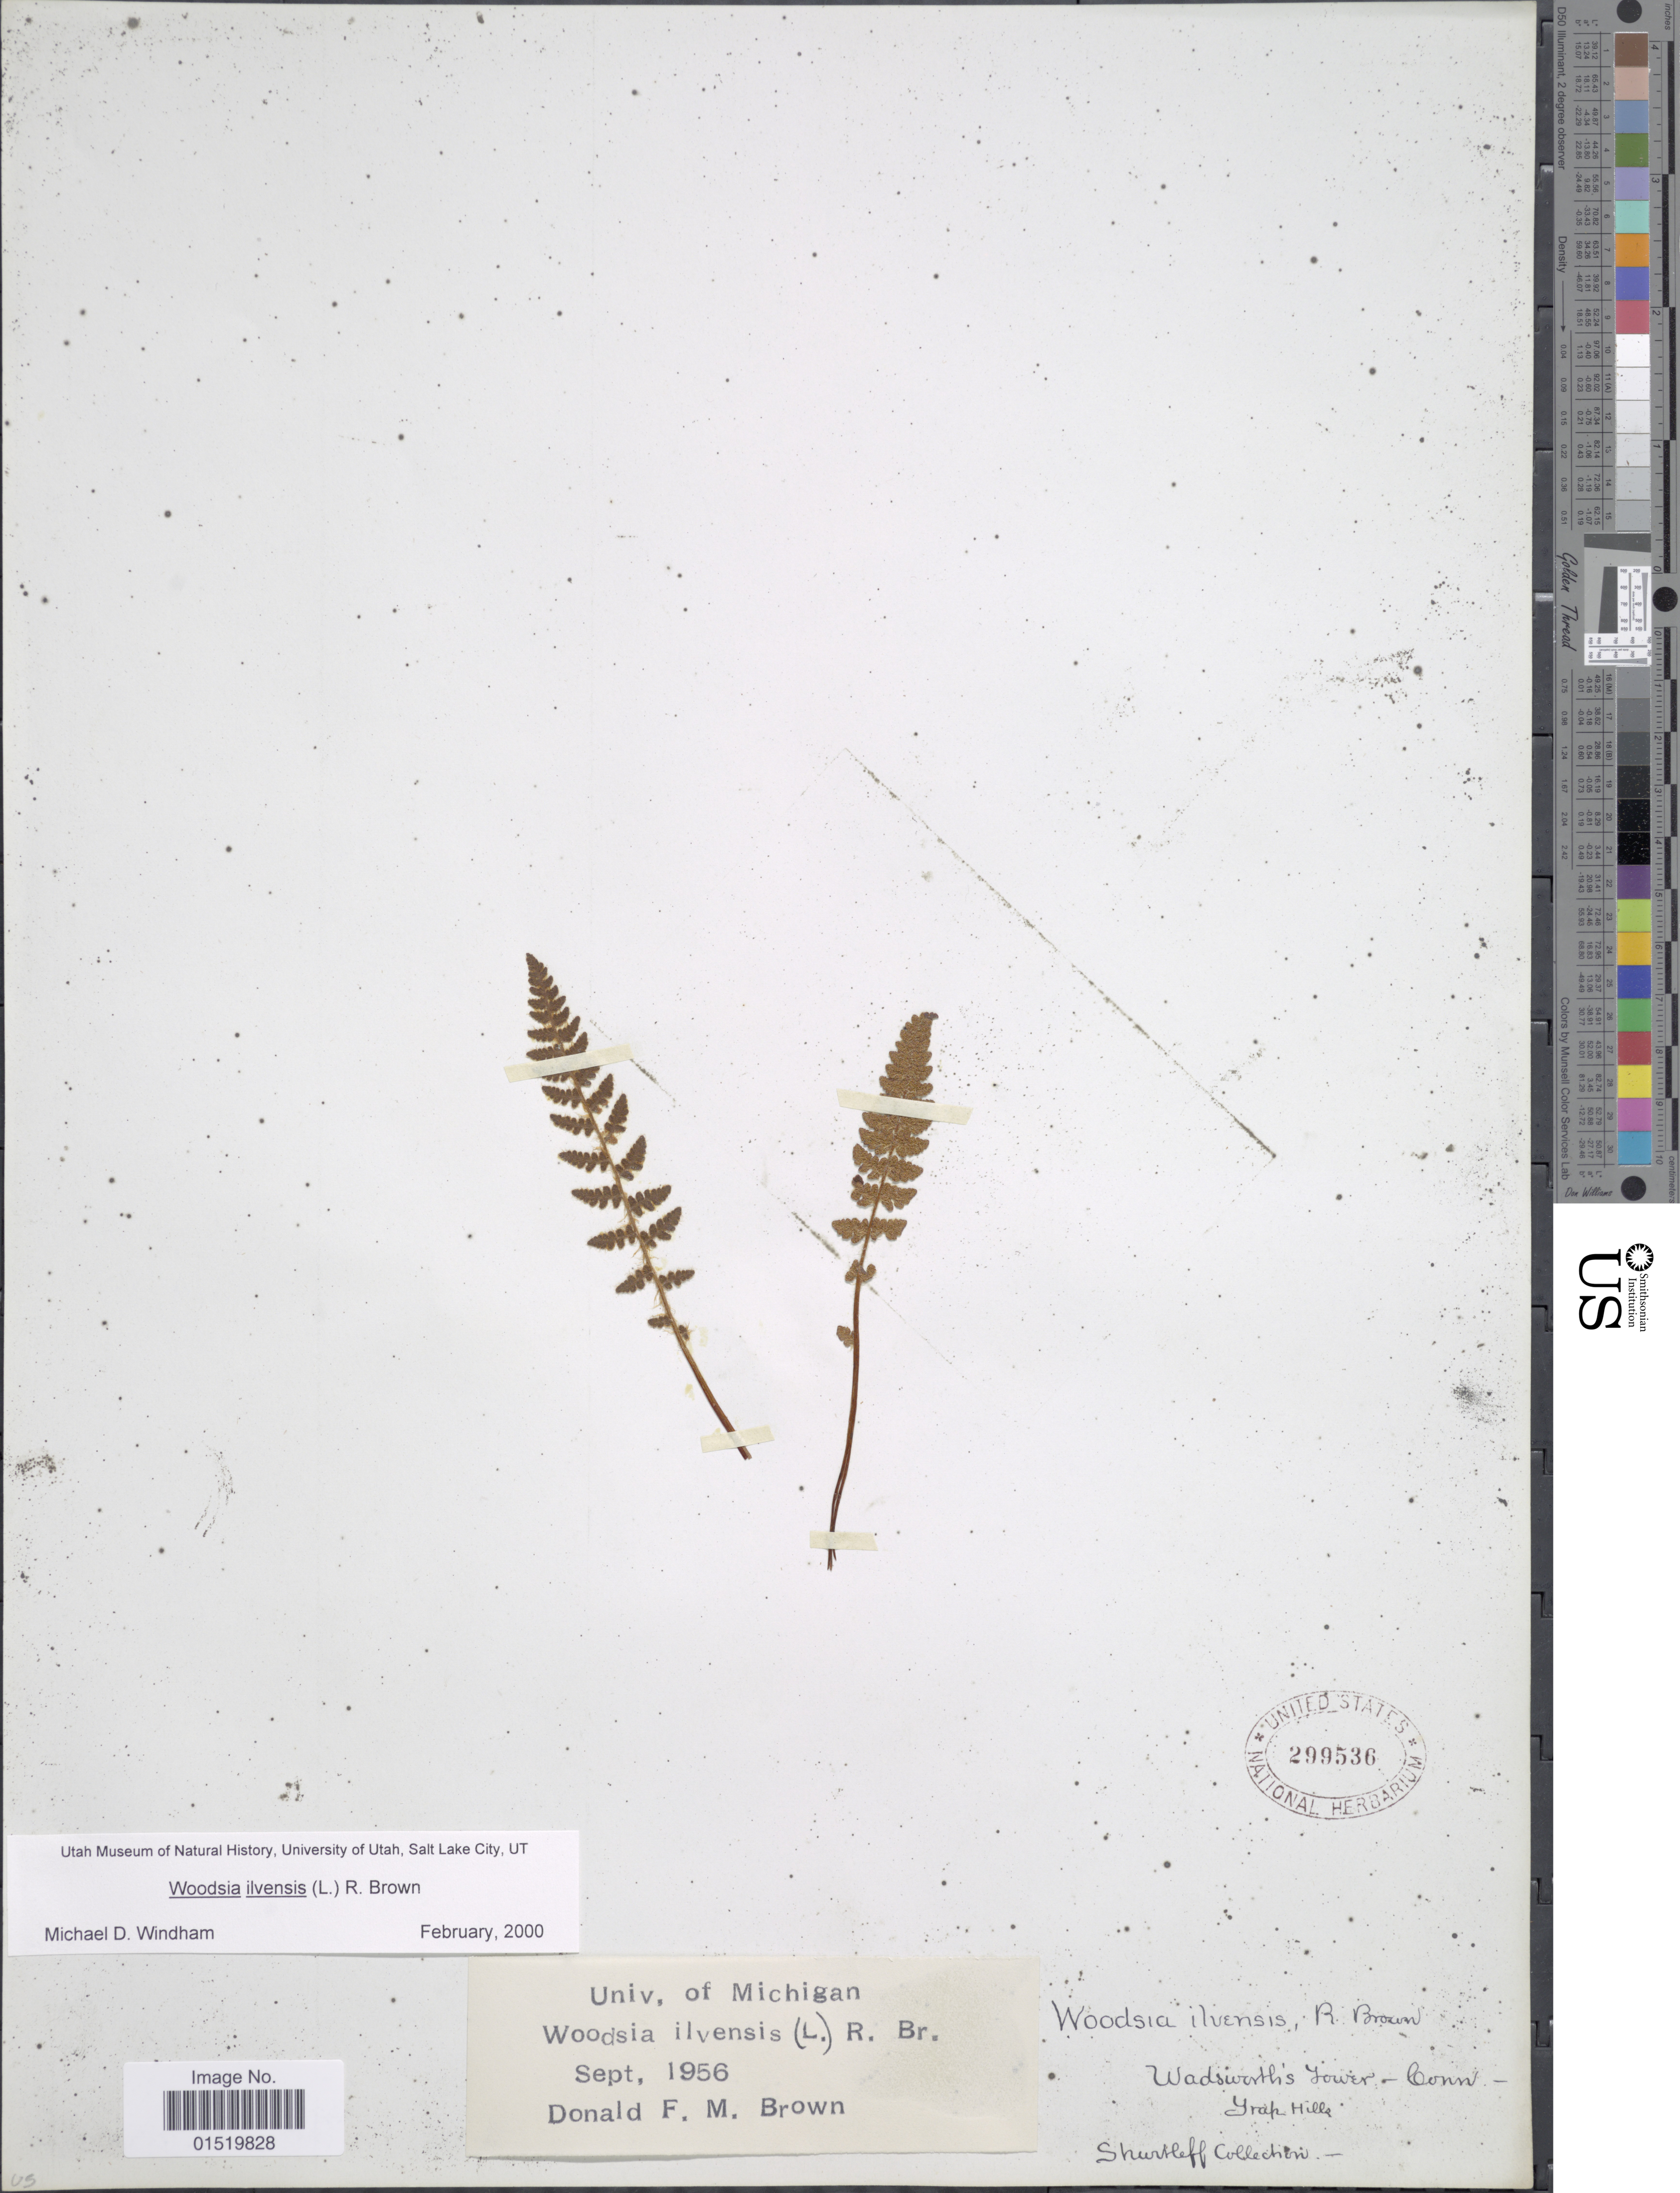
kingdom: Plantae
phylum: Tracheophyta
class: Polypodiopsida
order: Polypodiales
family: Woodsiaceae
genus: Woodsia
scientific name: Woodsia ilvensis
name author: (L.) R. Br.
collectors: Shurtleff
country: United States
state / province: Connecticut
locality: Wadsworth's Tower - Yrap Hills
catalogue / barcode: US 299536